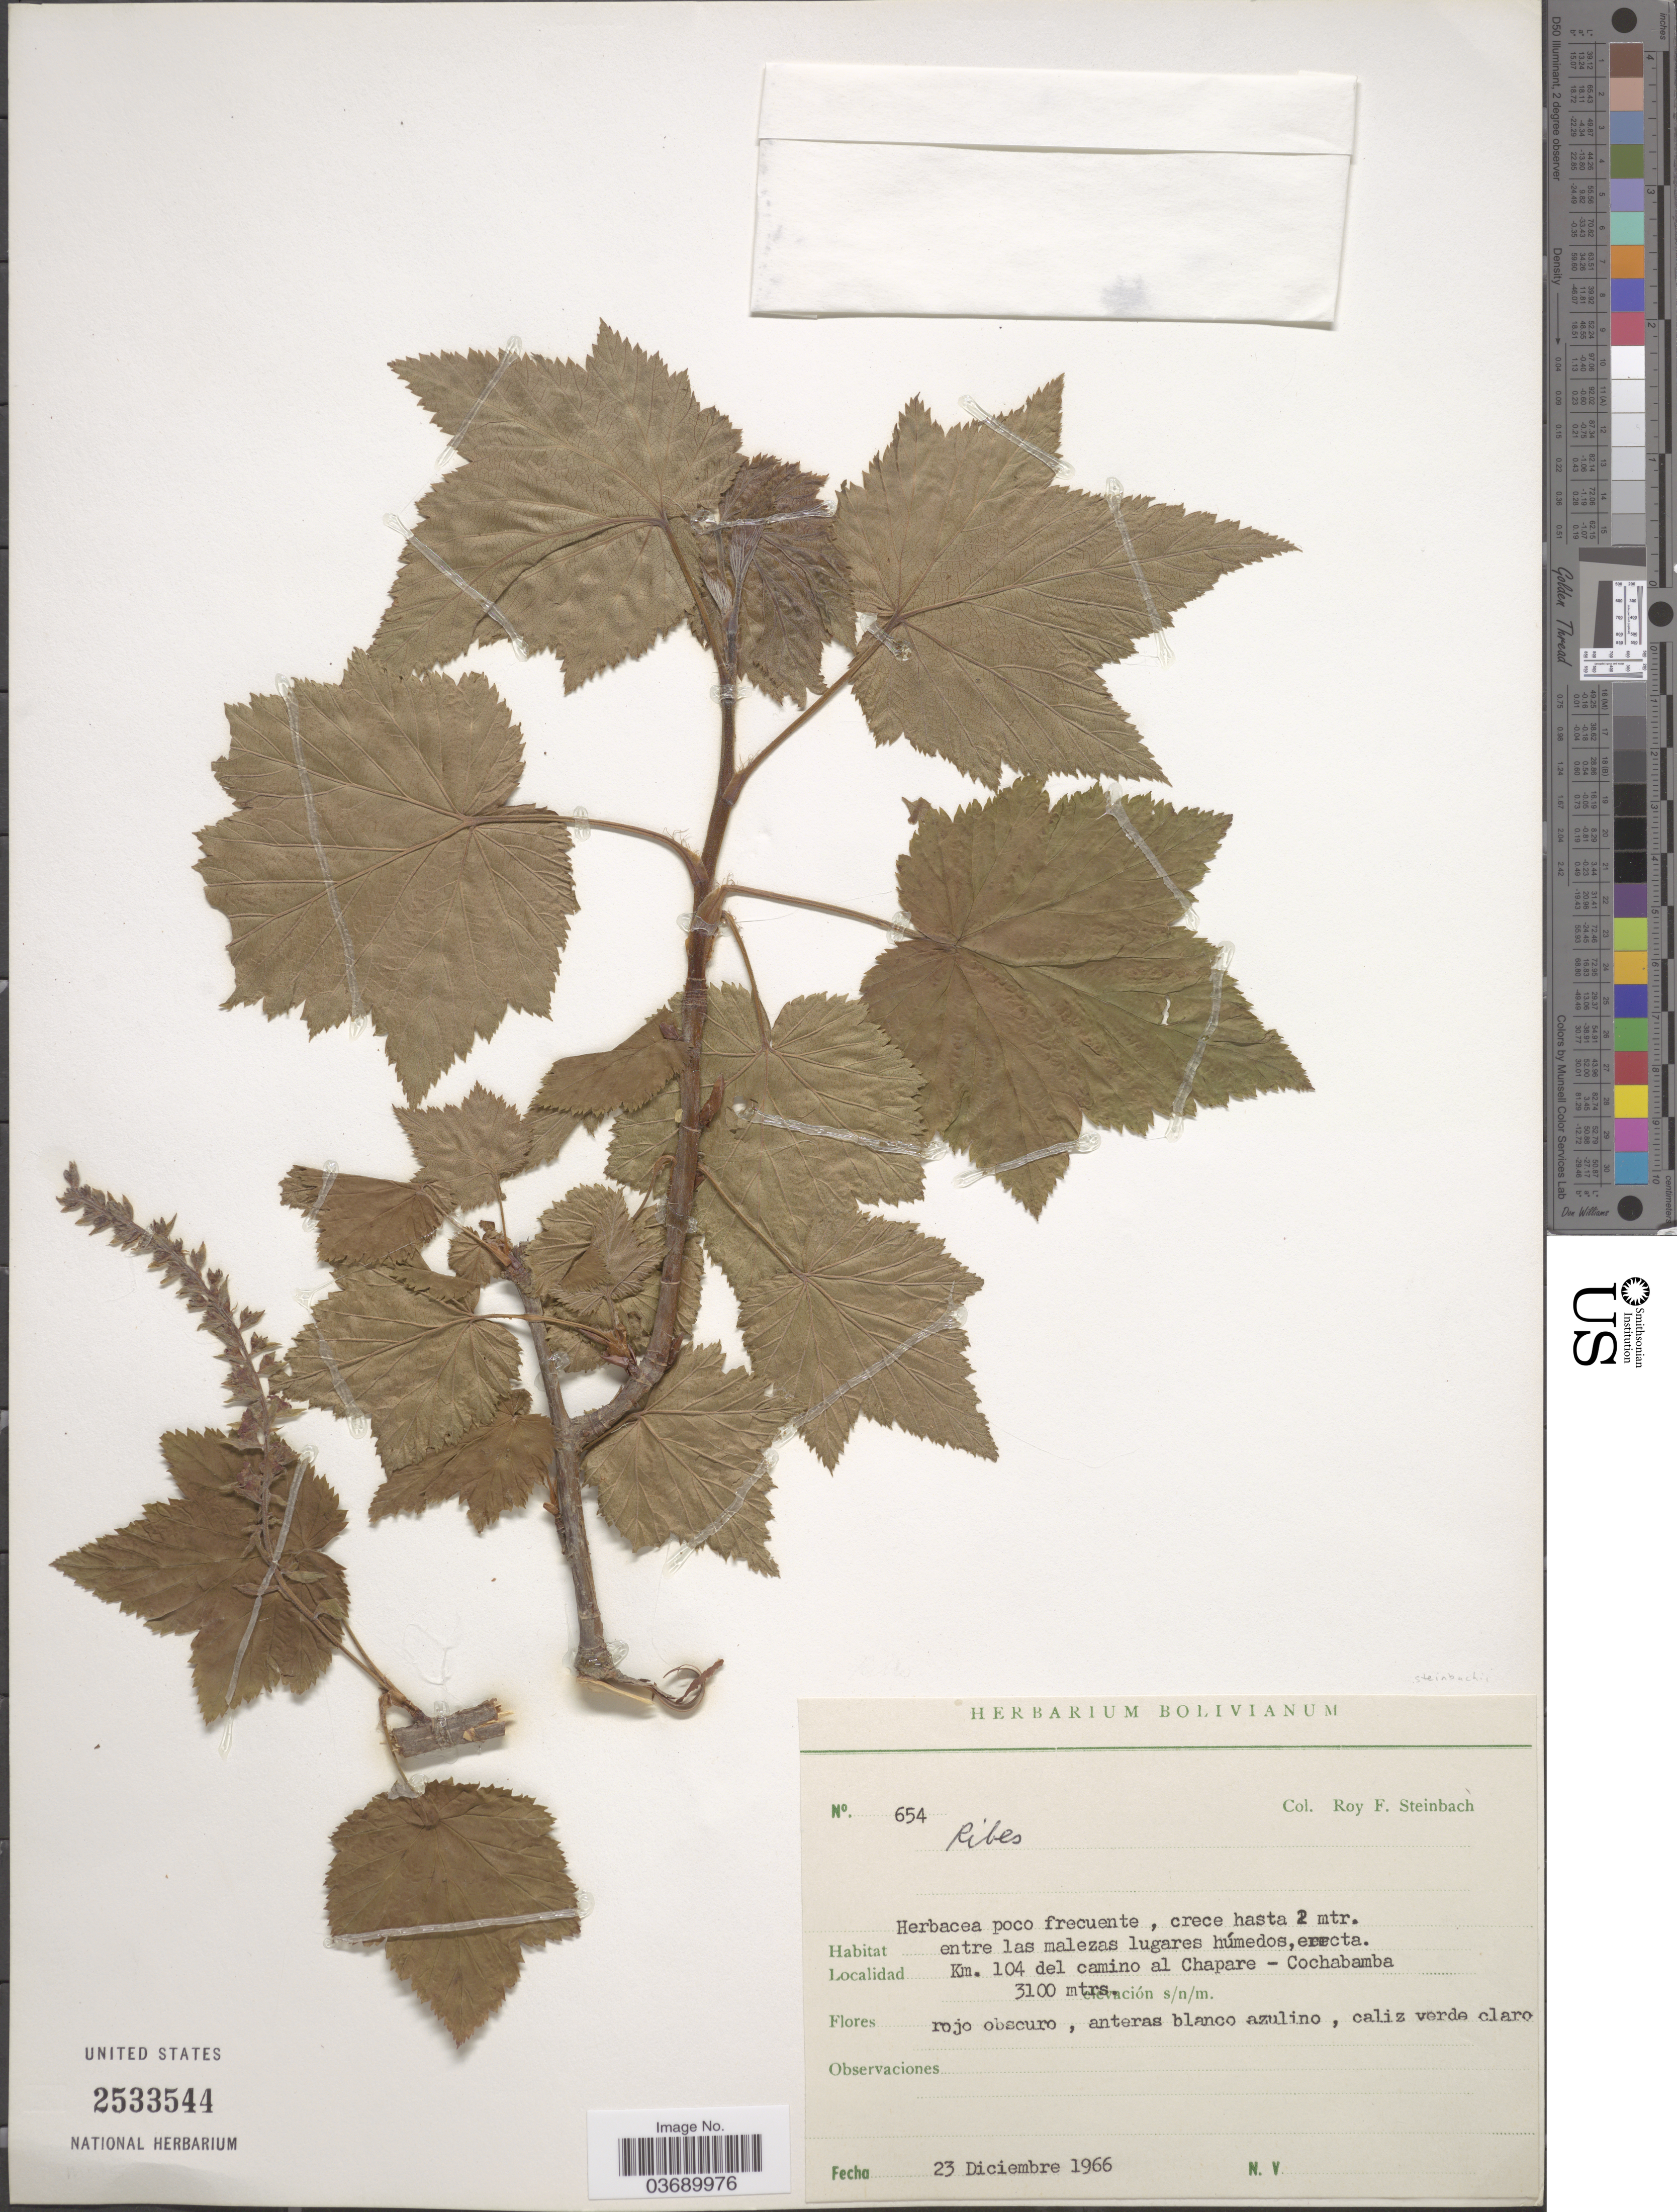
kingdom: Plantae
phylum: Tracheophyta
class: Magnoliopsida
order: Saxifragales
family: Grossulariaceae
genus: Ribes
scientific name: Ribes sp.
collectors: R. F. Steinbach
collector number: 654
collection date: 1966-12-23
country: Bolivia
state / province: Cochabamba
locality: Km. 104 del camino al Chapare.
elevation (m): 3100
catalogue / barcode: US 2533544